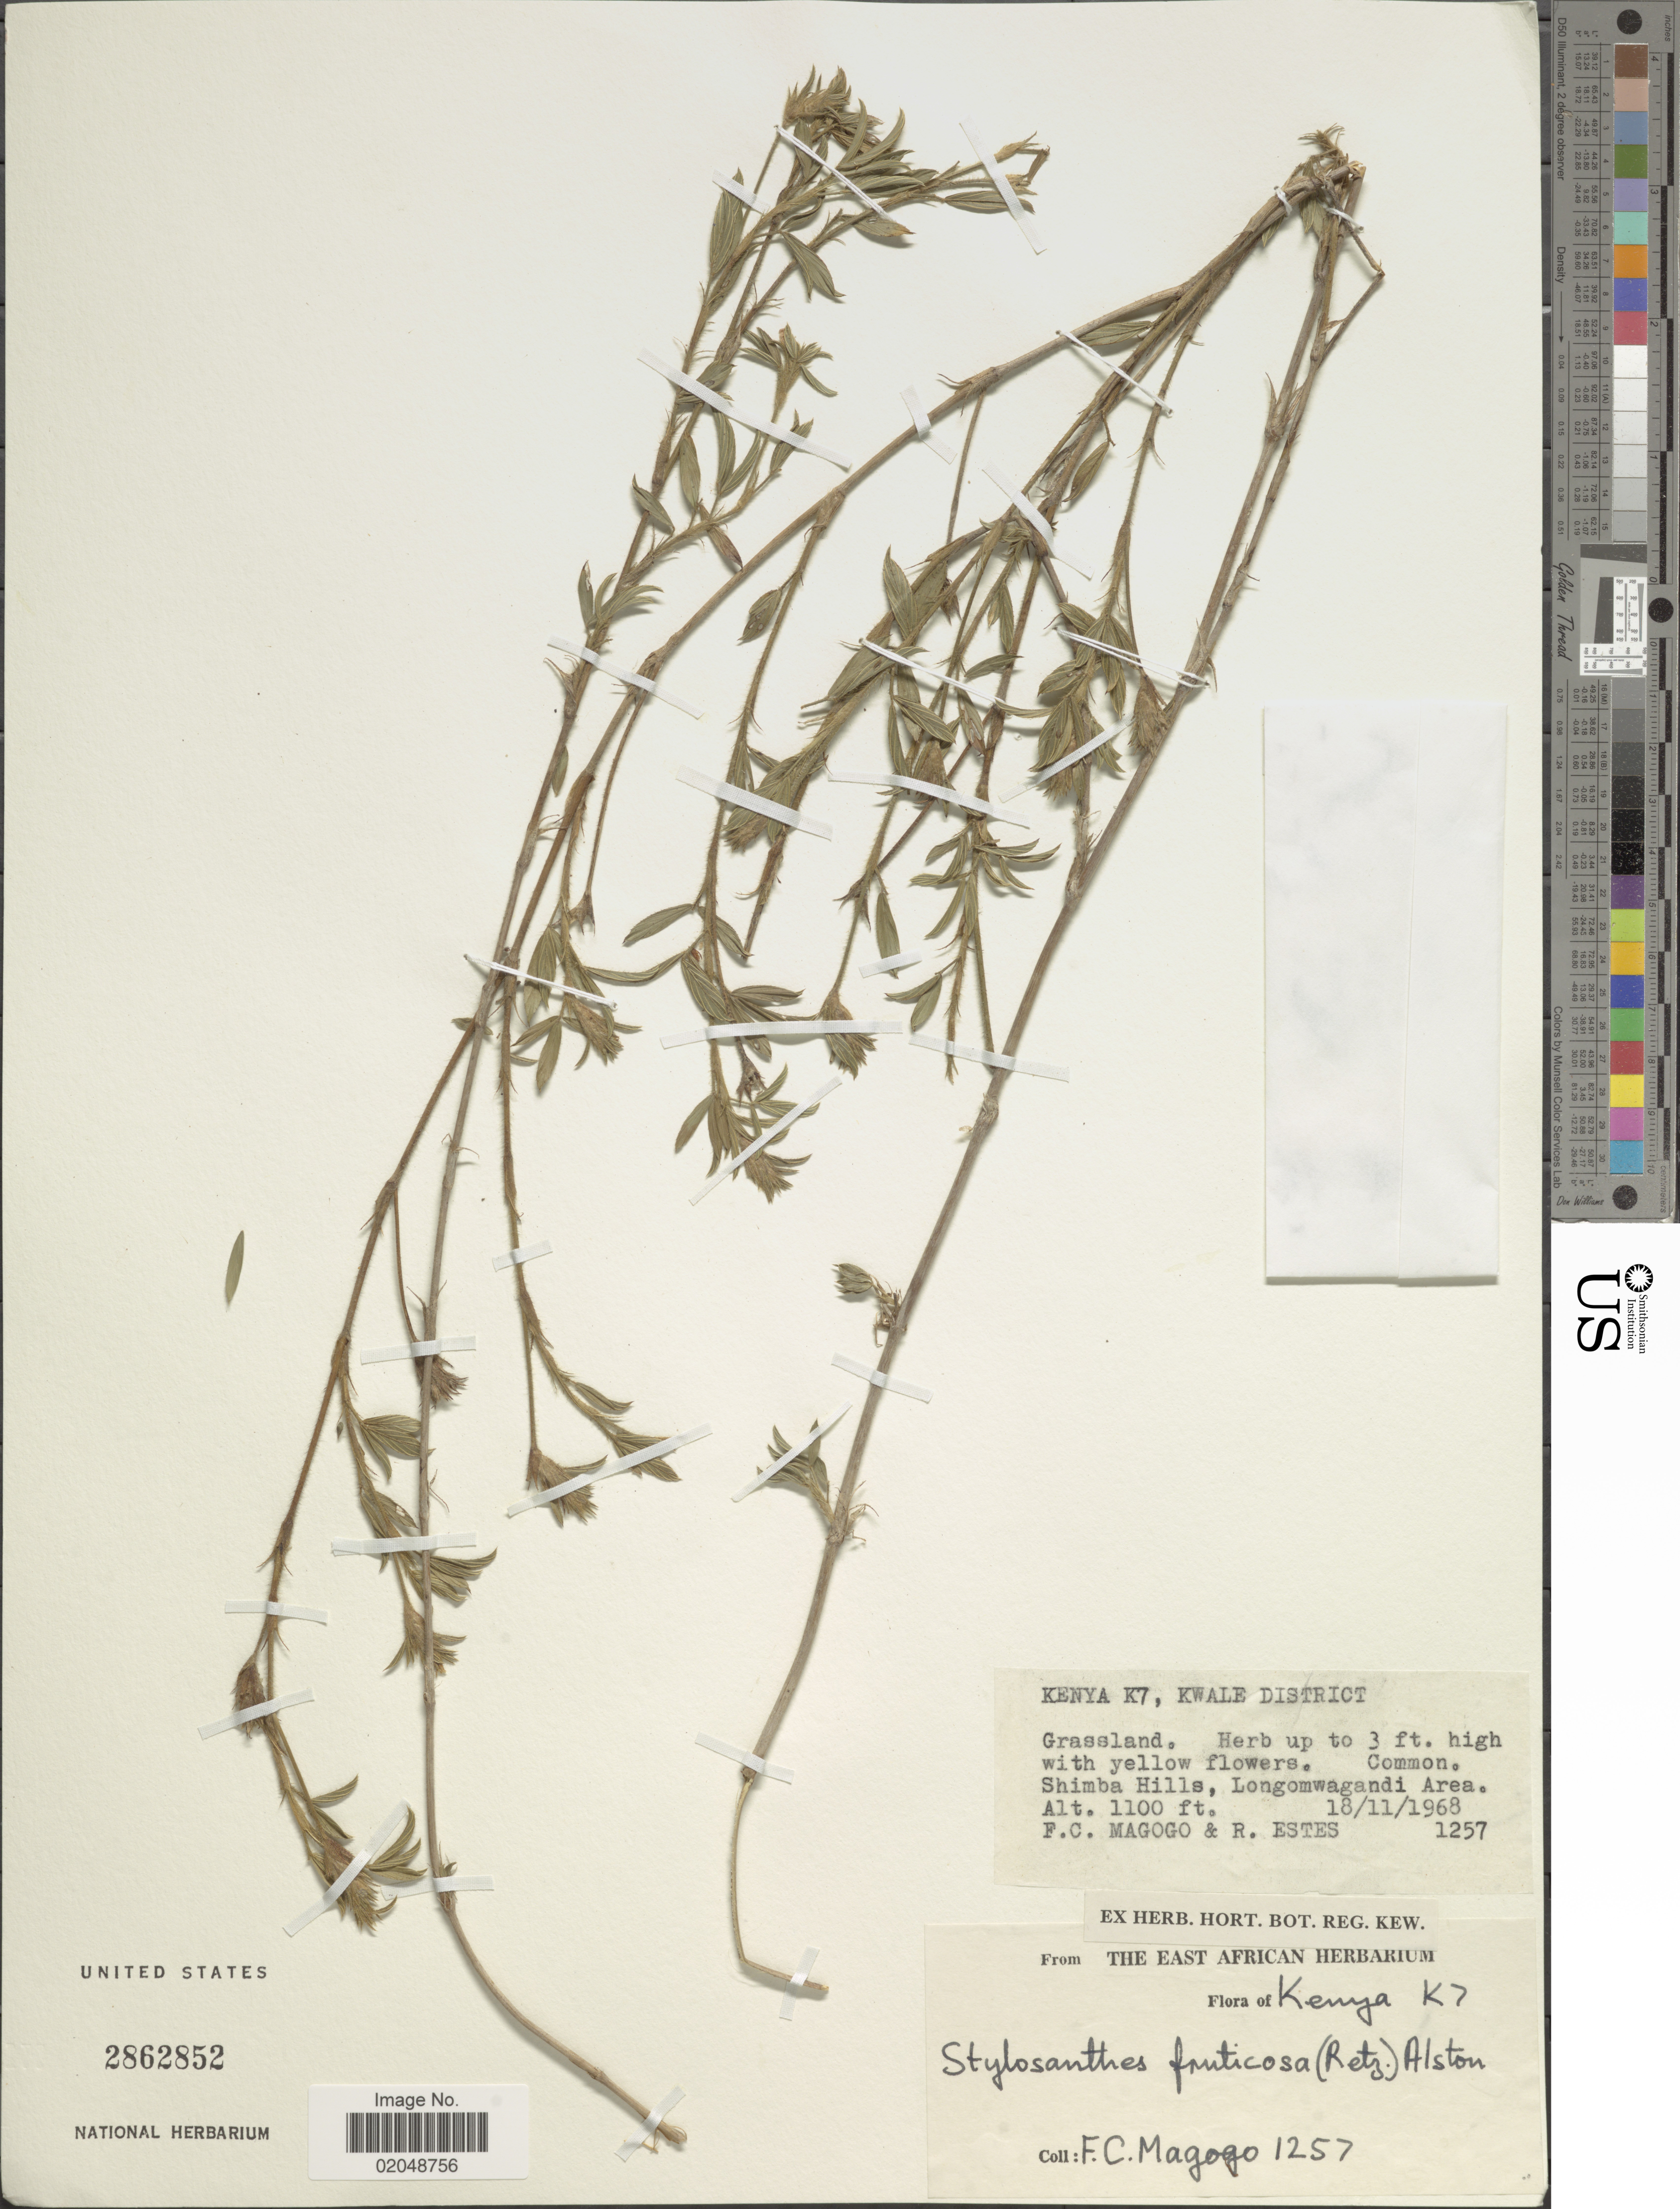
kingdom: Plantae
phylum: Tracheophyta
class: Magnoliopsida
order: Fabales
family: Fabaceae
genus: Stylosanthes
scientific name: Stylosanthes fruticosa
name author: (Retz.) Alston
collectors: F. Magogo & R. Estes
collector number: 1257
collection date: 1968-11-18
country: Kenya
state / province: Kwale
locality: K7, Kwale District, Grassland, Shimba Hills, Longomwagandi Area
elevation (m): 335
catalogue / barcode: US 2862852